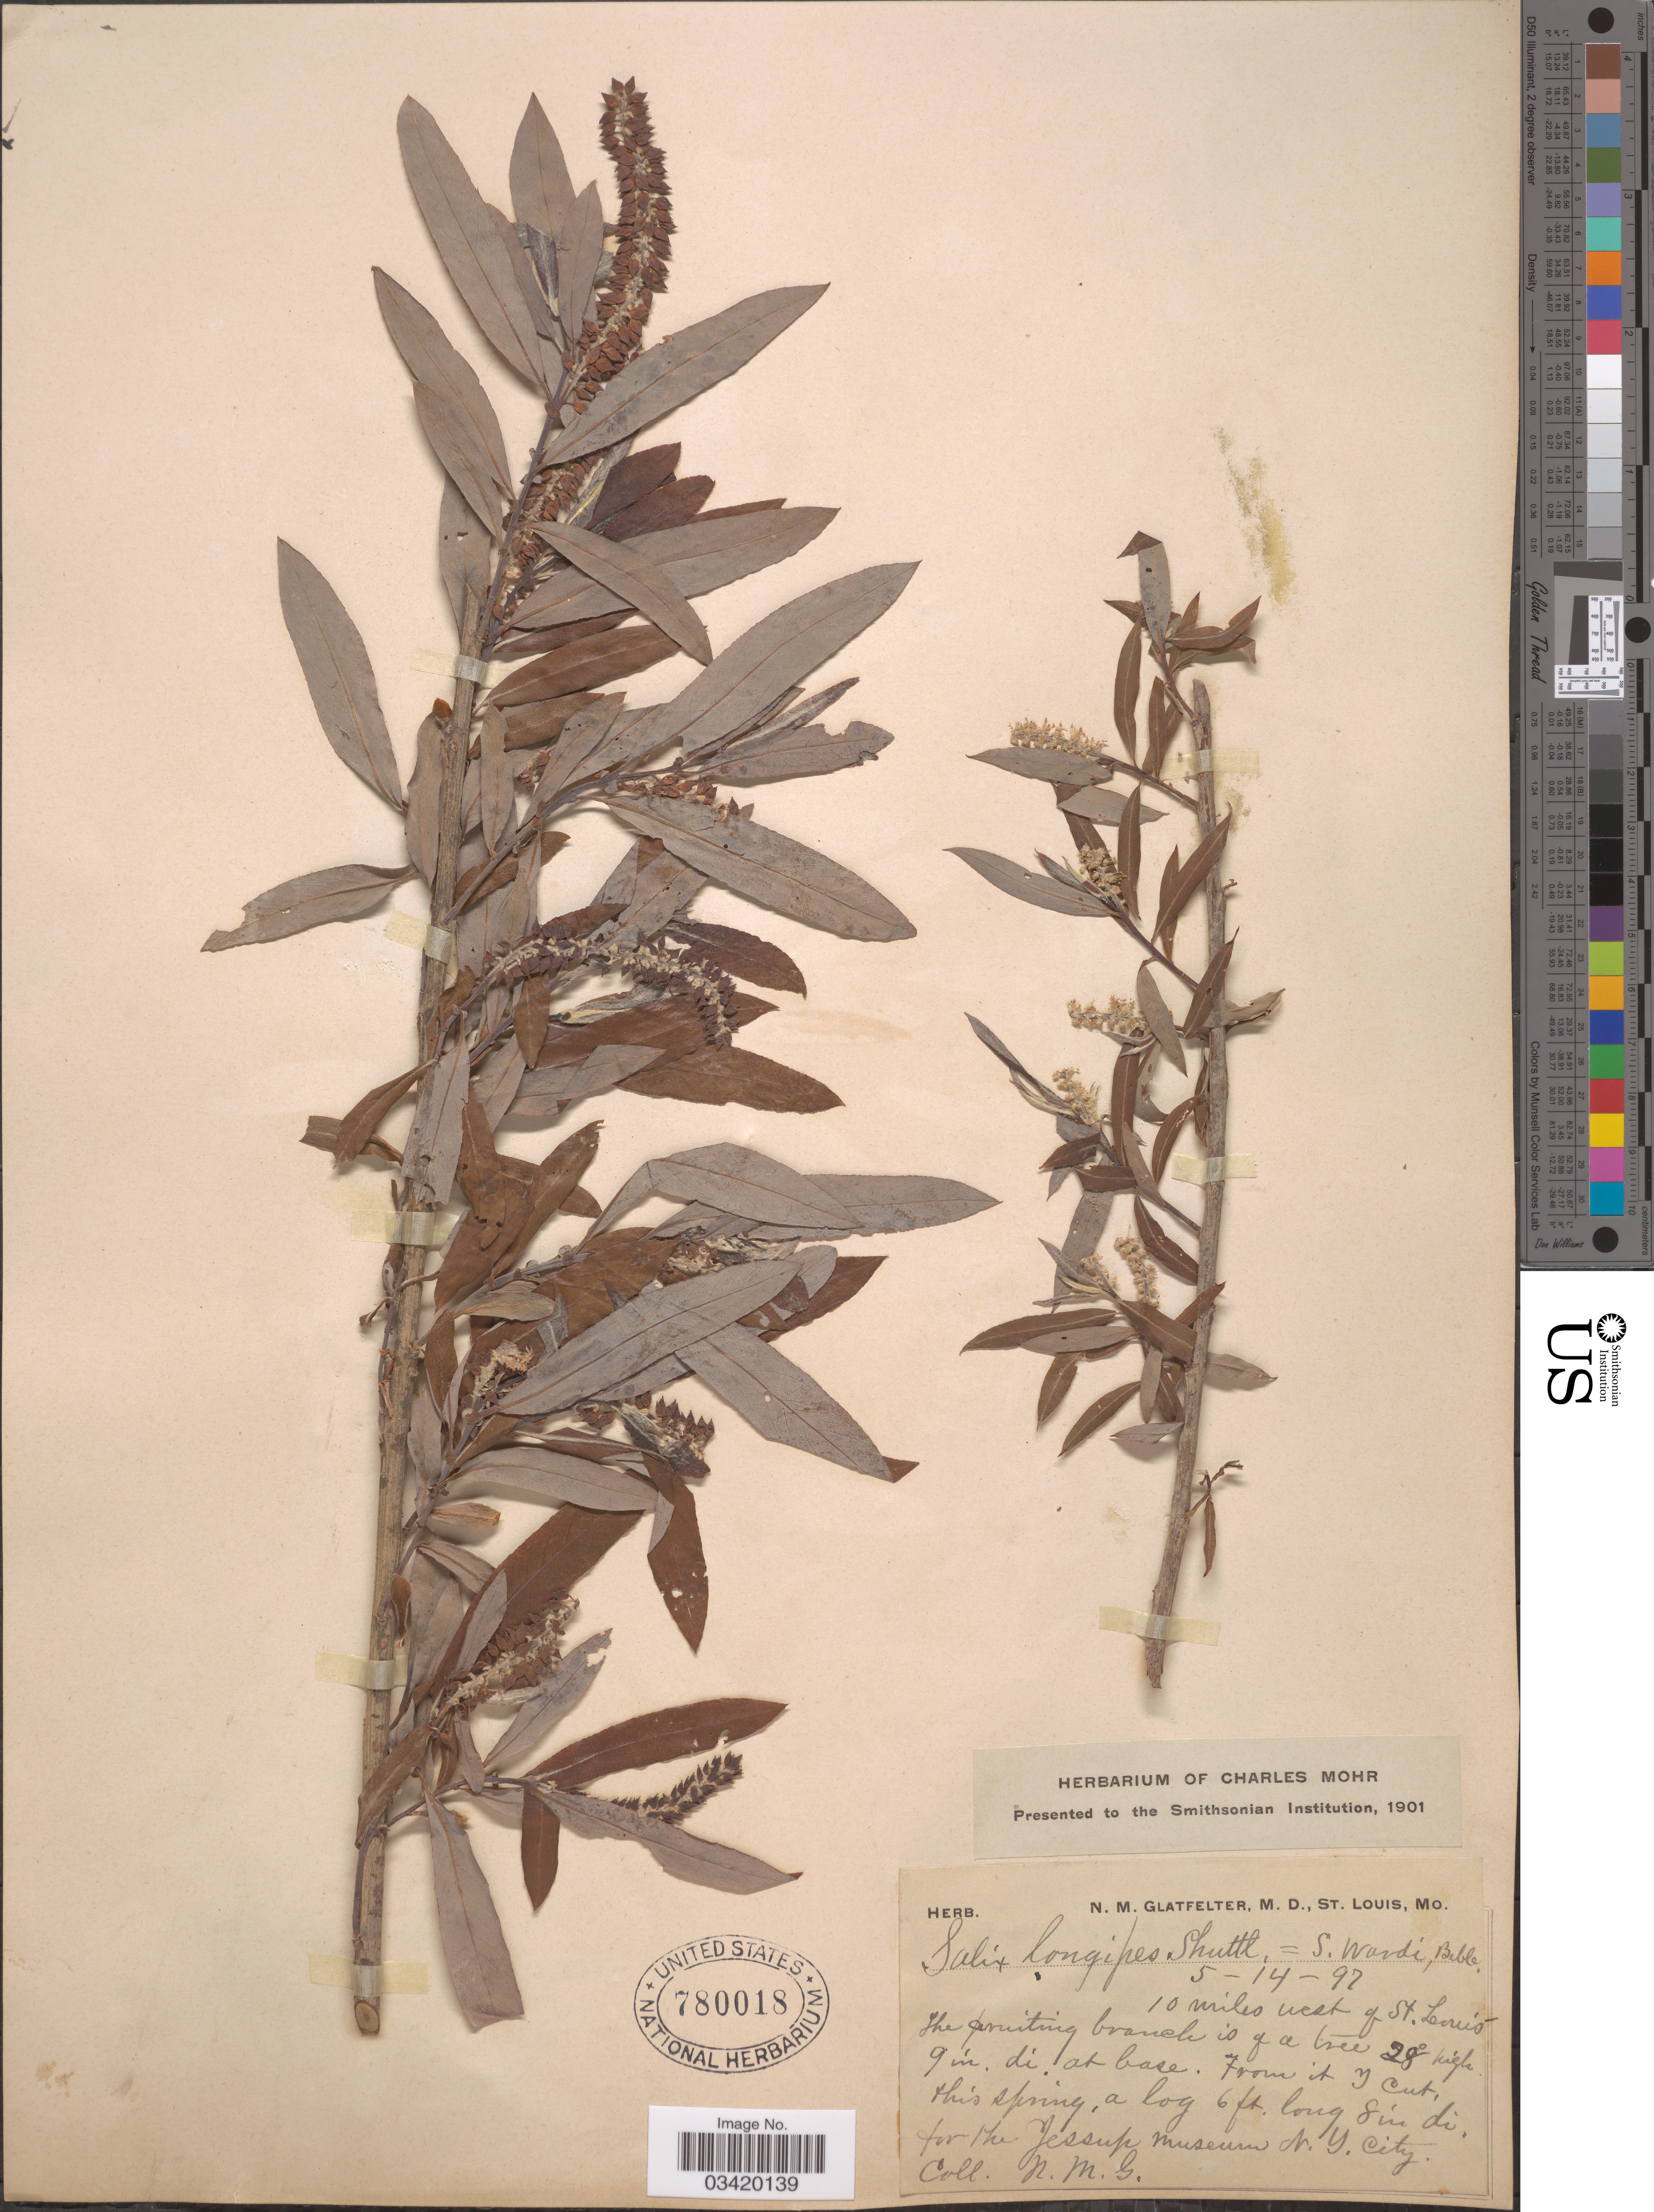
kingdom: Plantae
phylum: Tracheophyta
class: Magnoliopsida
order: Malpighiales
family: Salicaceae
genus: Salix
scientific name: Salix caroliniana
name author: Michx.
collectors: N. M. Glatfelter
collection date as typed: Transcribed d/m/y: 14/5/97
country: United States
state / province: Missouri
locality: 10 miles west of St. Louis.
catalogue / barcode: US 780018